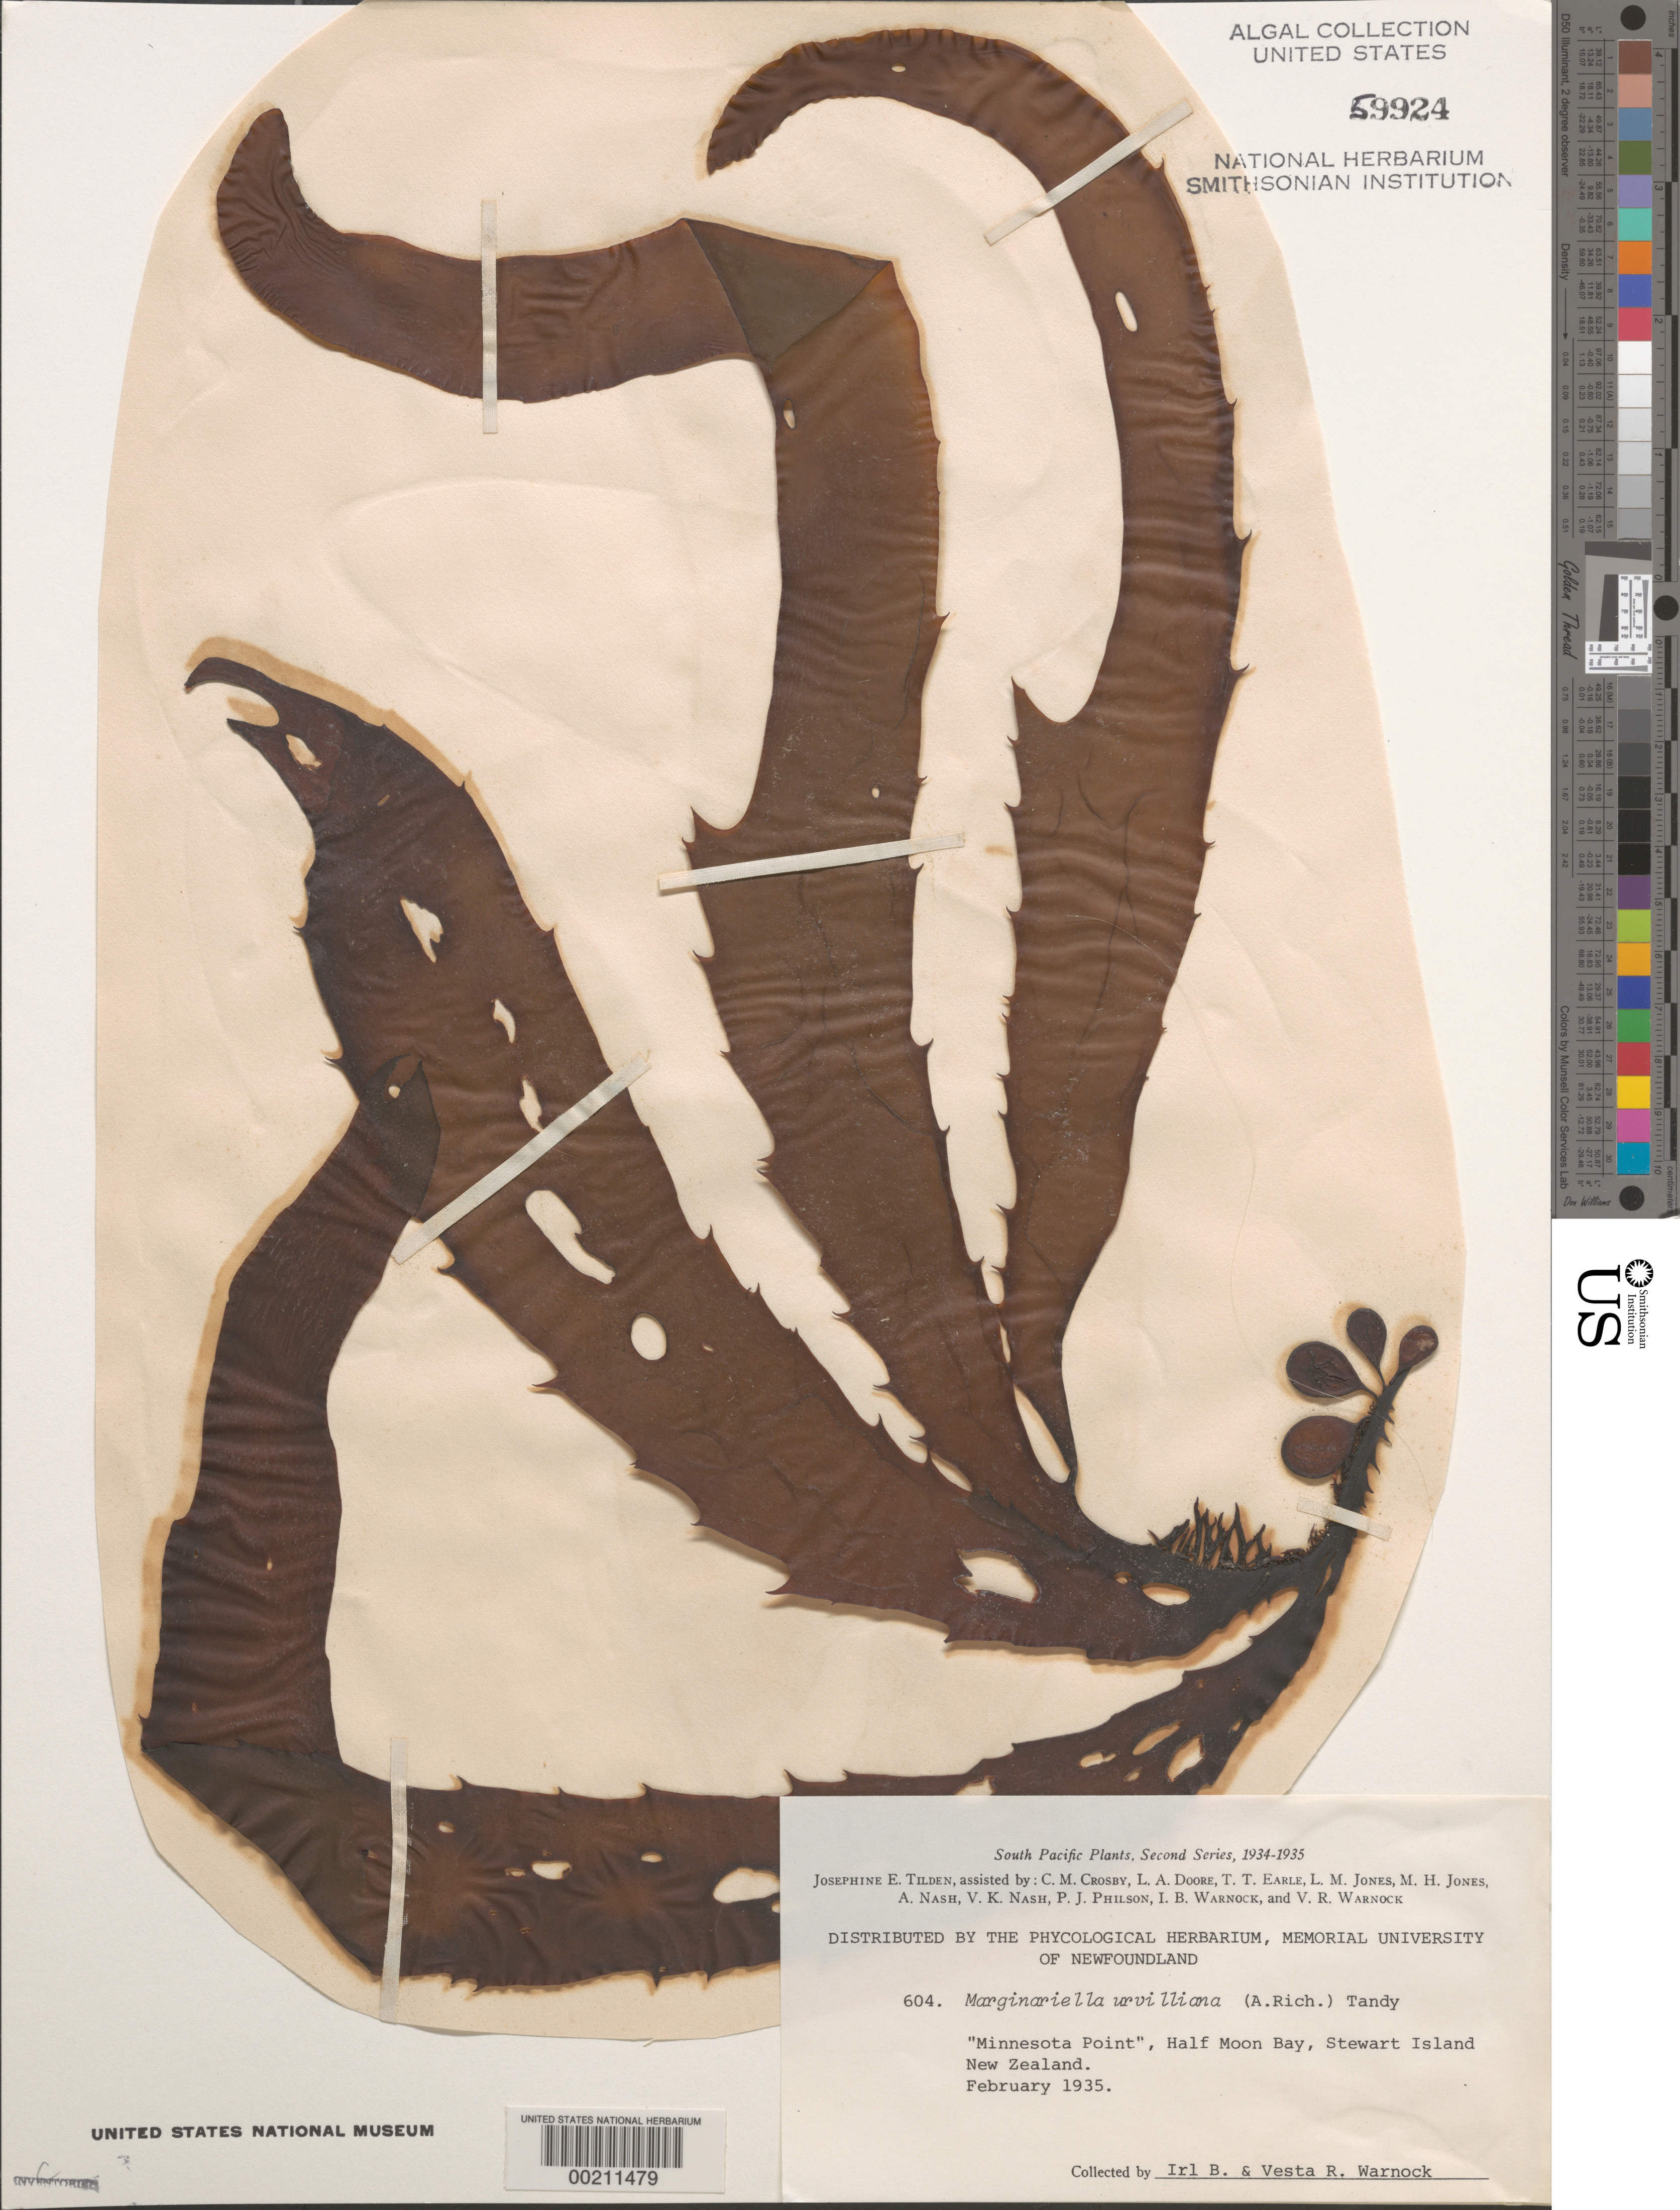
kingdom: Chromista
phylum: Ochrophyta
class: Phaeophyceae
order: Fucales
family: Seirococcaceae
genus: Marginariella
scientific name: Marginariella urvilliana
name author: (A. Richard) Tandy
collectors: I. Warnock & V. Warnock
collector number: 604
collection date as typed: Feb 1935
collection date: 1935-02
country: New Zealand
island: Stewart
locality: Minnesota point, half moon bay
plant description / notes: Tilden, South Pacific Plants, Second Series, 1934-1935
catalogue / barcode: US 59924